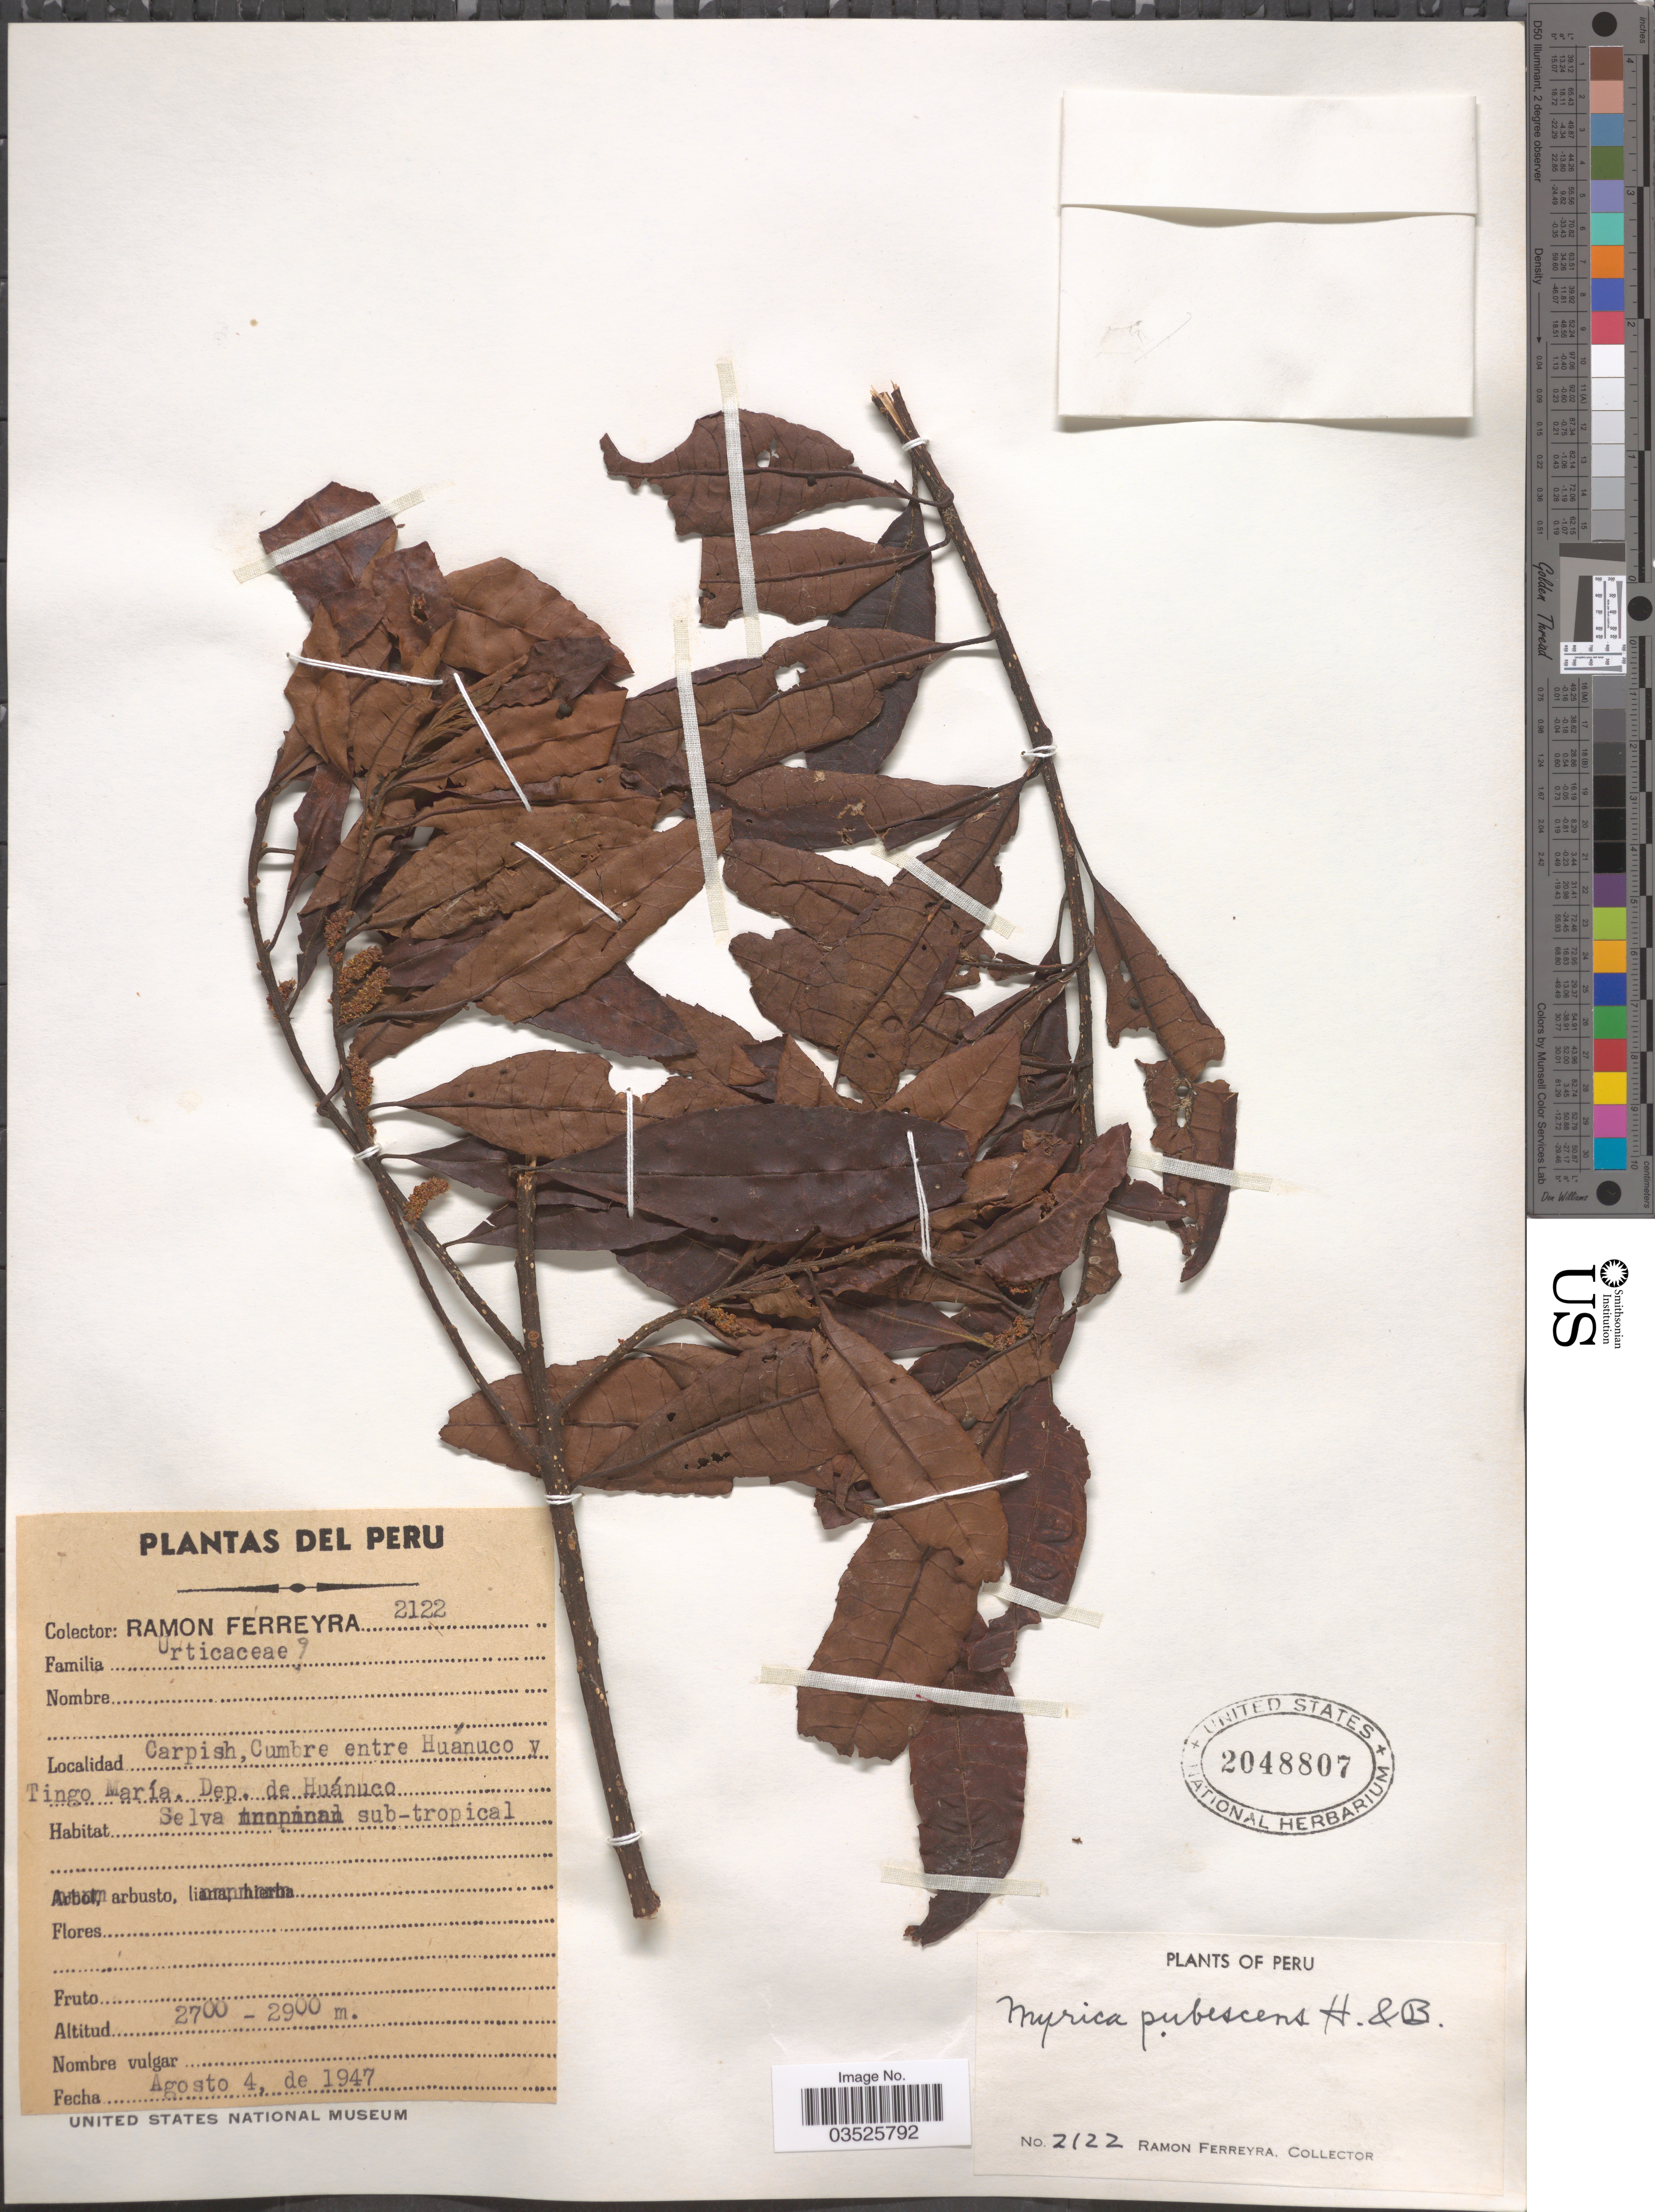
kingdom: Plantae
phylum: Tracheophyta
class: Magnoliopsida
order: Fagales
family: Myricaceae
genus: Morella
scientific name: Morella pubescens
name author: (Humb. & Bonpl. ex Willd.) Wilbur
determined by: Strong, M. T., (US), Smithsonian Institution - National Museum of Natural History (UNITED STATES)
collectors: R. A. Ferreyra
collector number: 2122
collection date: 1947-08-04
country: Peru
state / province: Huánuco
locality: Carpish, Cumbre entre Huánuco y Tingo María, Dep. de Huánuco.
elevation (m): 2700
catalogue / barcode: US 2048807